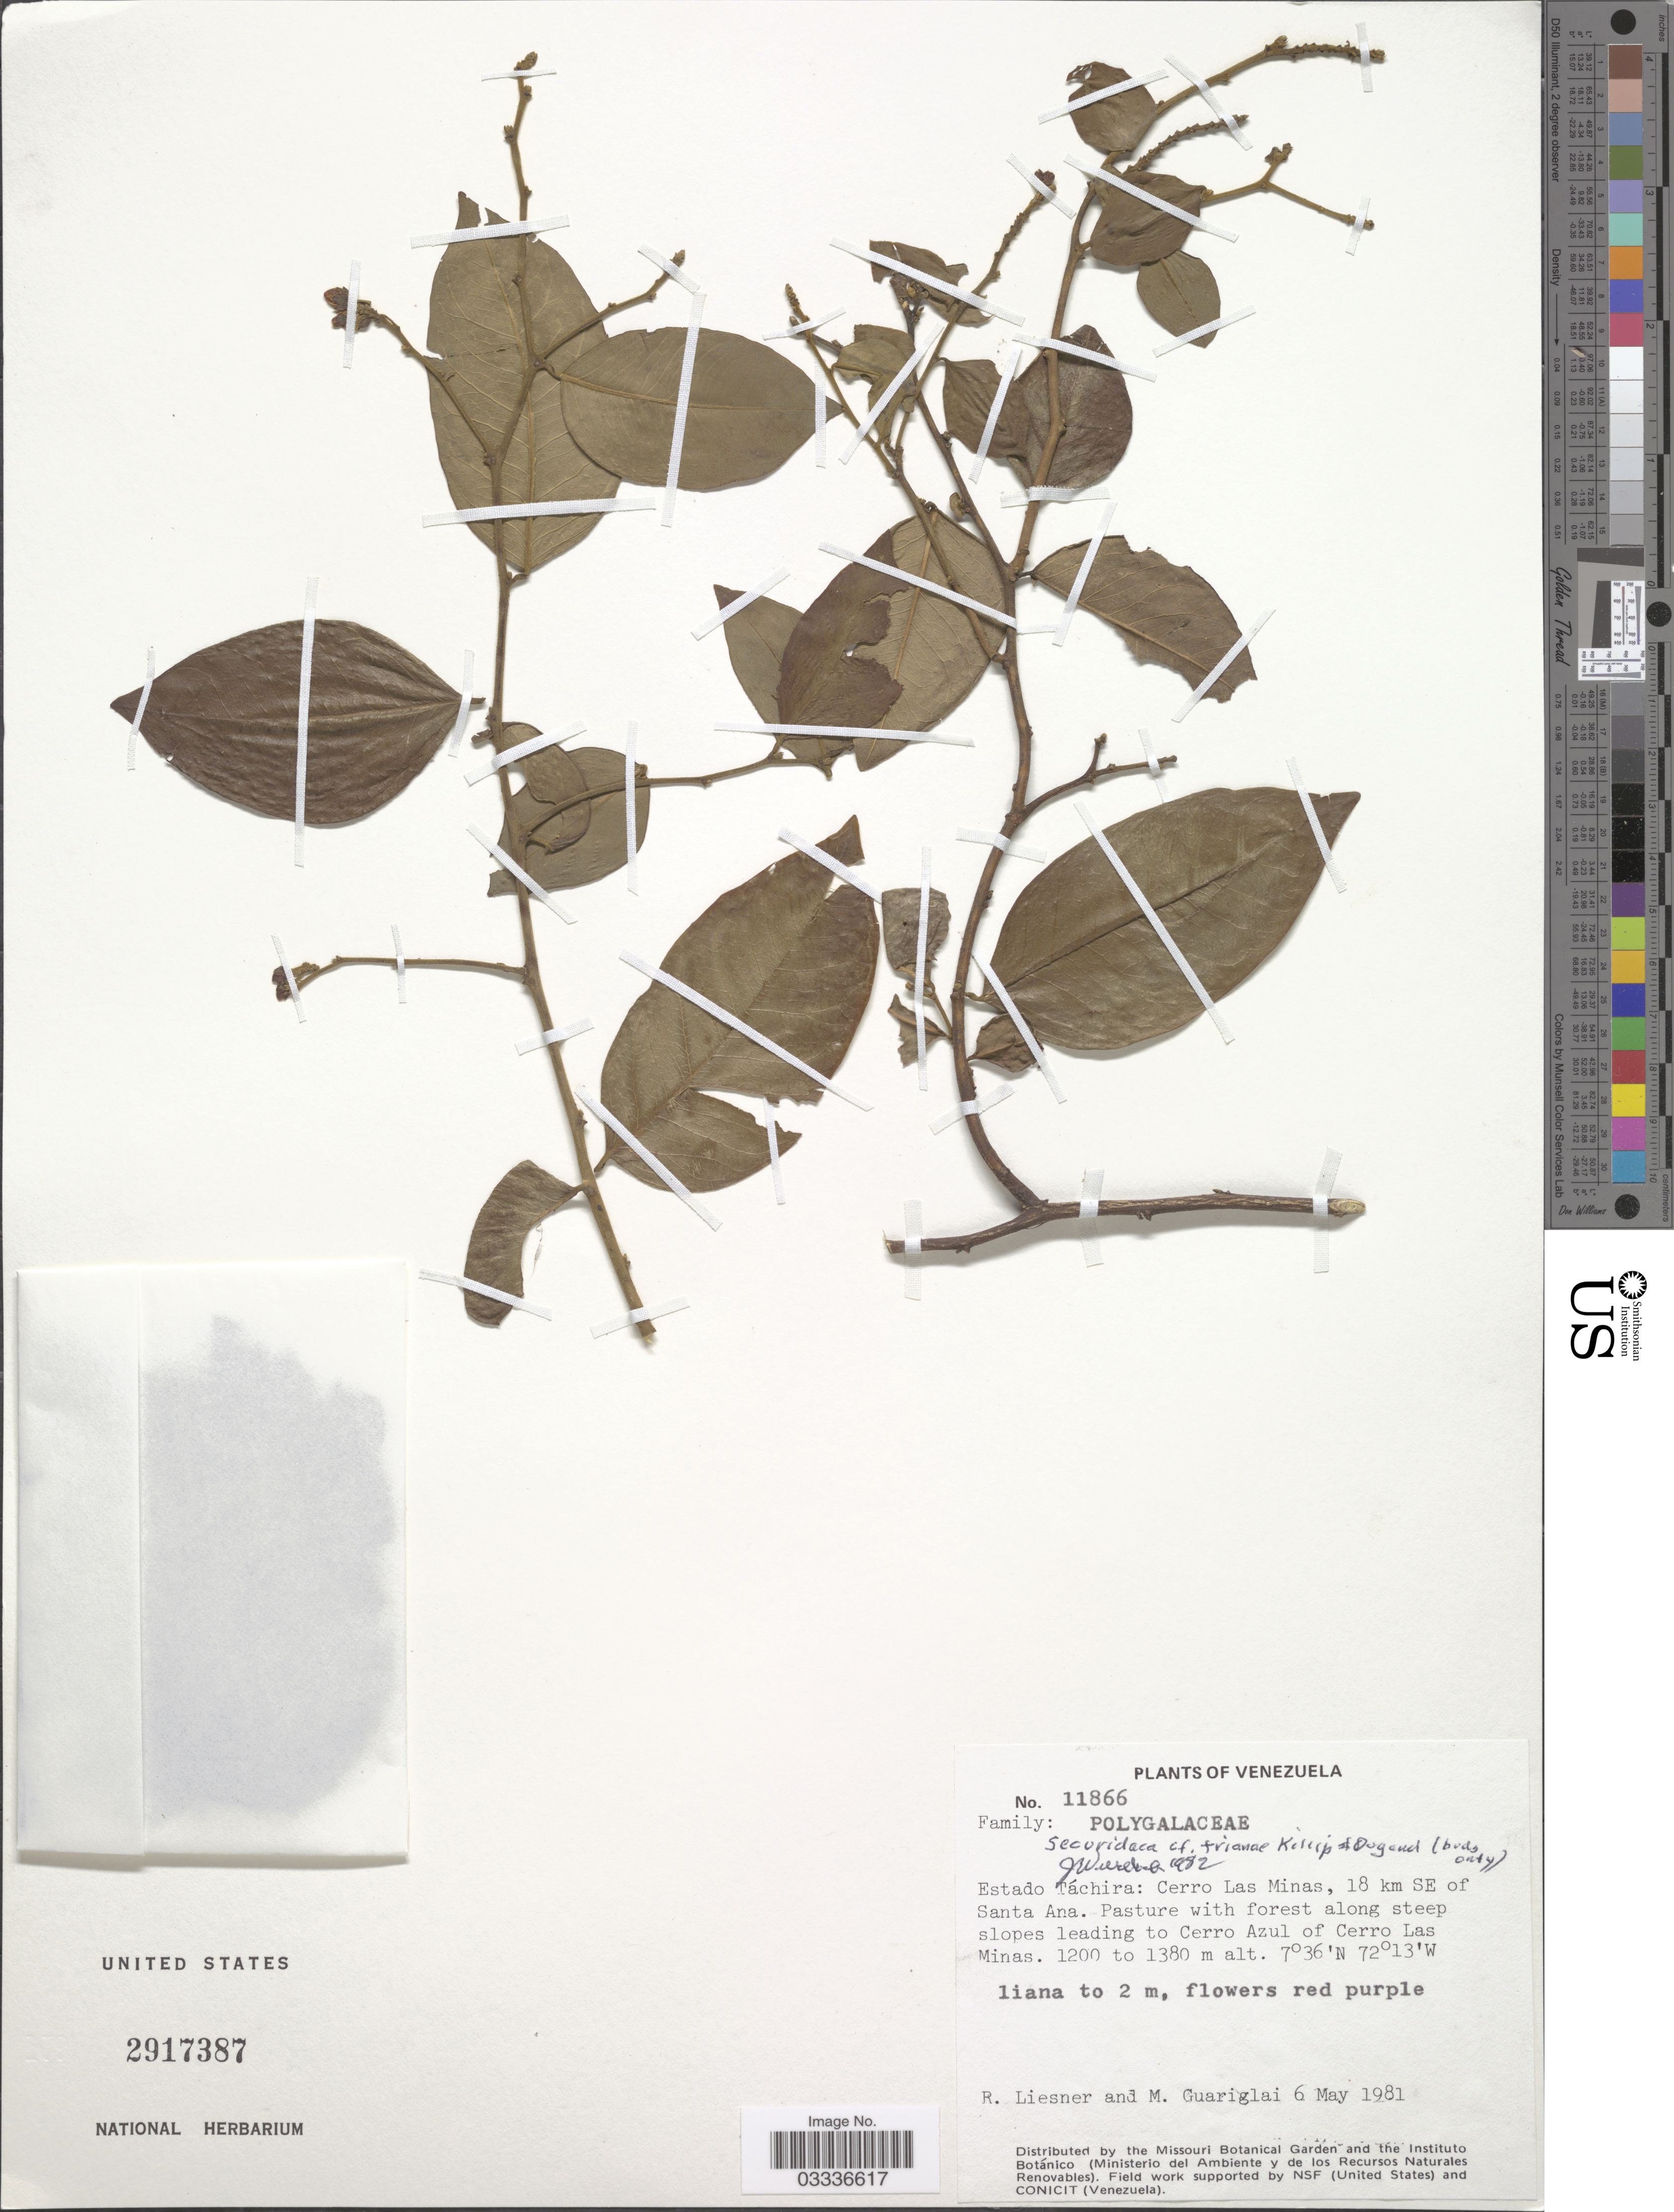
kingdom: Plantae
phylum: Tracheophyta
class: Magnoliopsida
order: Fabales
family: Polygalaceae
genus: Securidaca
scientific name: Securidaca trianae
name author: Killip & Dugand G.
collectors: R. L. Liesner & M. Guariglia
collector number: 11866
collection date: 1981-05-06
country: Venezuela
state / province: Tachira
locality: Cerro Las Minas, 18 km SE of Santa Ana. Along steep slopes leading to Cerro Azul of Cerro Las Minas.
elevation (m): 1200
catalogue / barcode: US 2917387